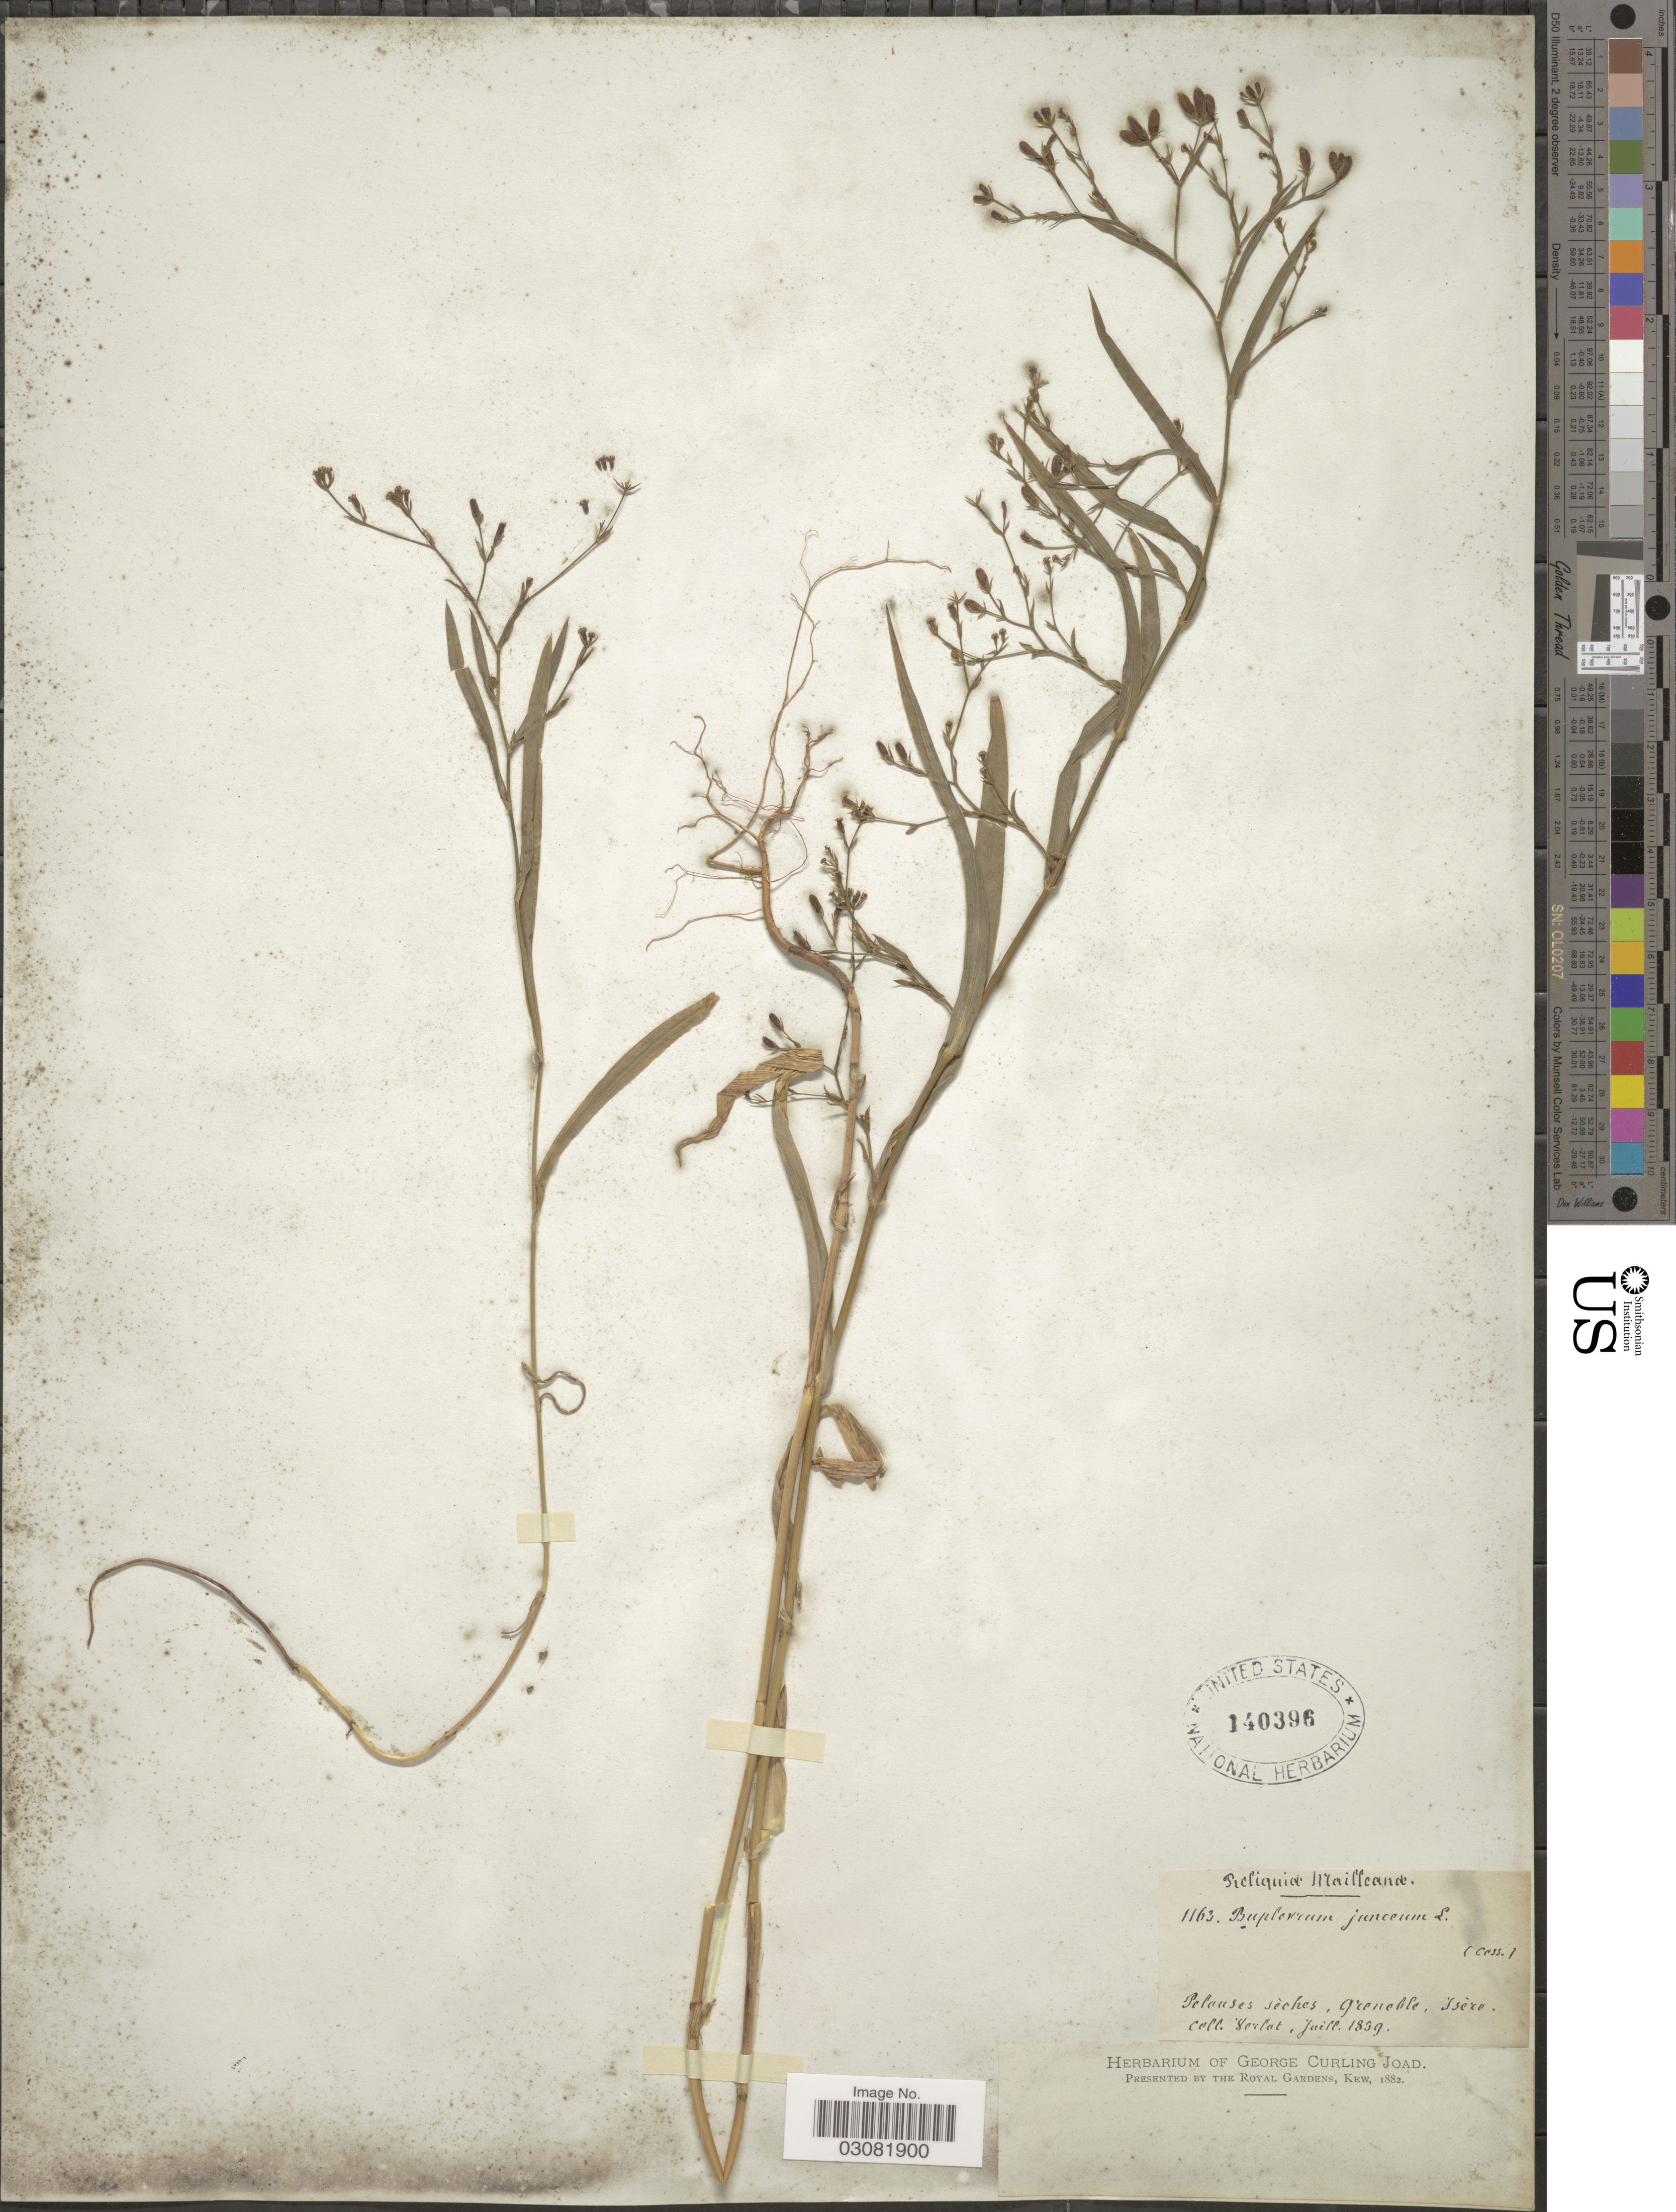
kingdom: Plantae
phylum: Tracheophyta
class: Magnoliopsida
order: Apiales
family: Apiaceae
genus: Bupleurum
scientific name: Bupleurum praealtum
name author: L.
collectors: Verlot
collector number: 1163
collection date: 1859-07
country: France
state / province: Auvergne-Rhône-Alpes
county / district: Isère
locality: Pelouses sèches, Grenoble, Isère.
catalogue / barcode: US 140396